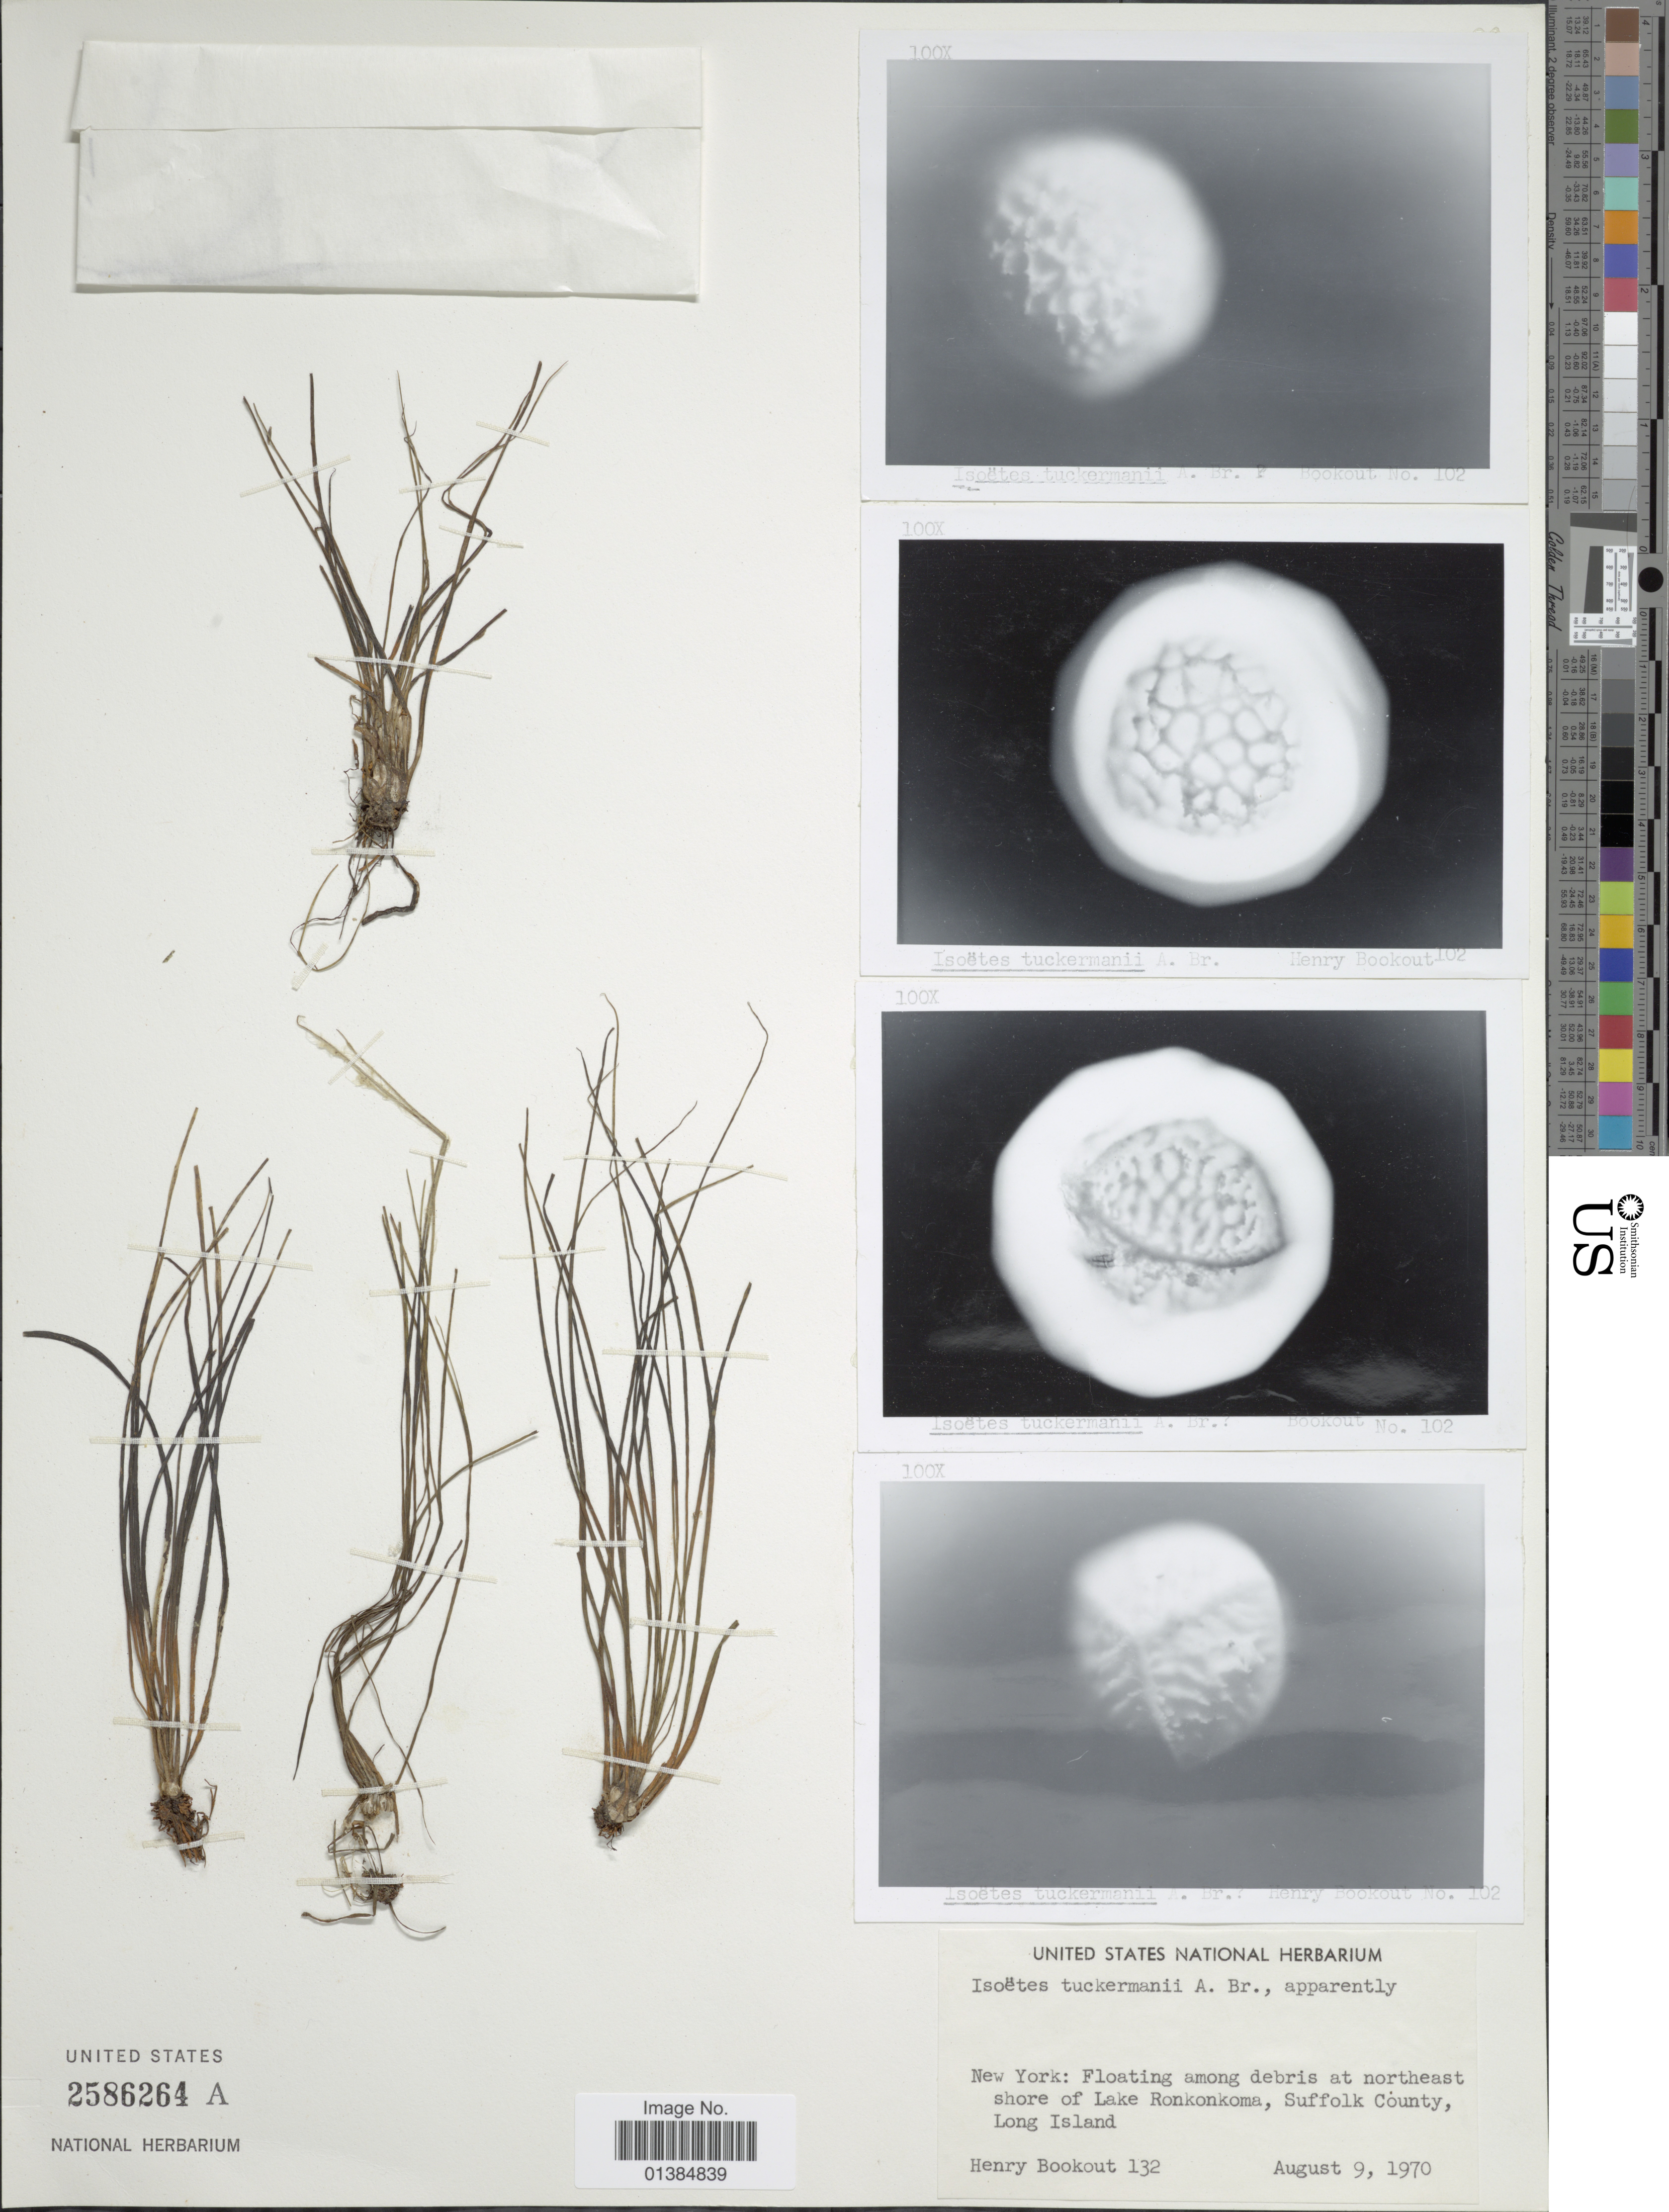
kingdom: Plantae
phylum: Tracheophyta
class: Lycopodiopsida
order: Isoetales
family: Isoetaceae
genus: Isoetes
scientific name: Isoetes tuckermanii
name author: A. Braun ex Engelm.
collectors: H. Bookout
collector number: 132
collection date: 1970-08-09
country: United States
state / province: New York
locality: Floating among debris at northeast shore of Lake Ronkonkoma, Suffolk County, Long Island.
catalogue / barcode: US 2586264A